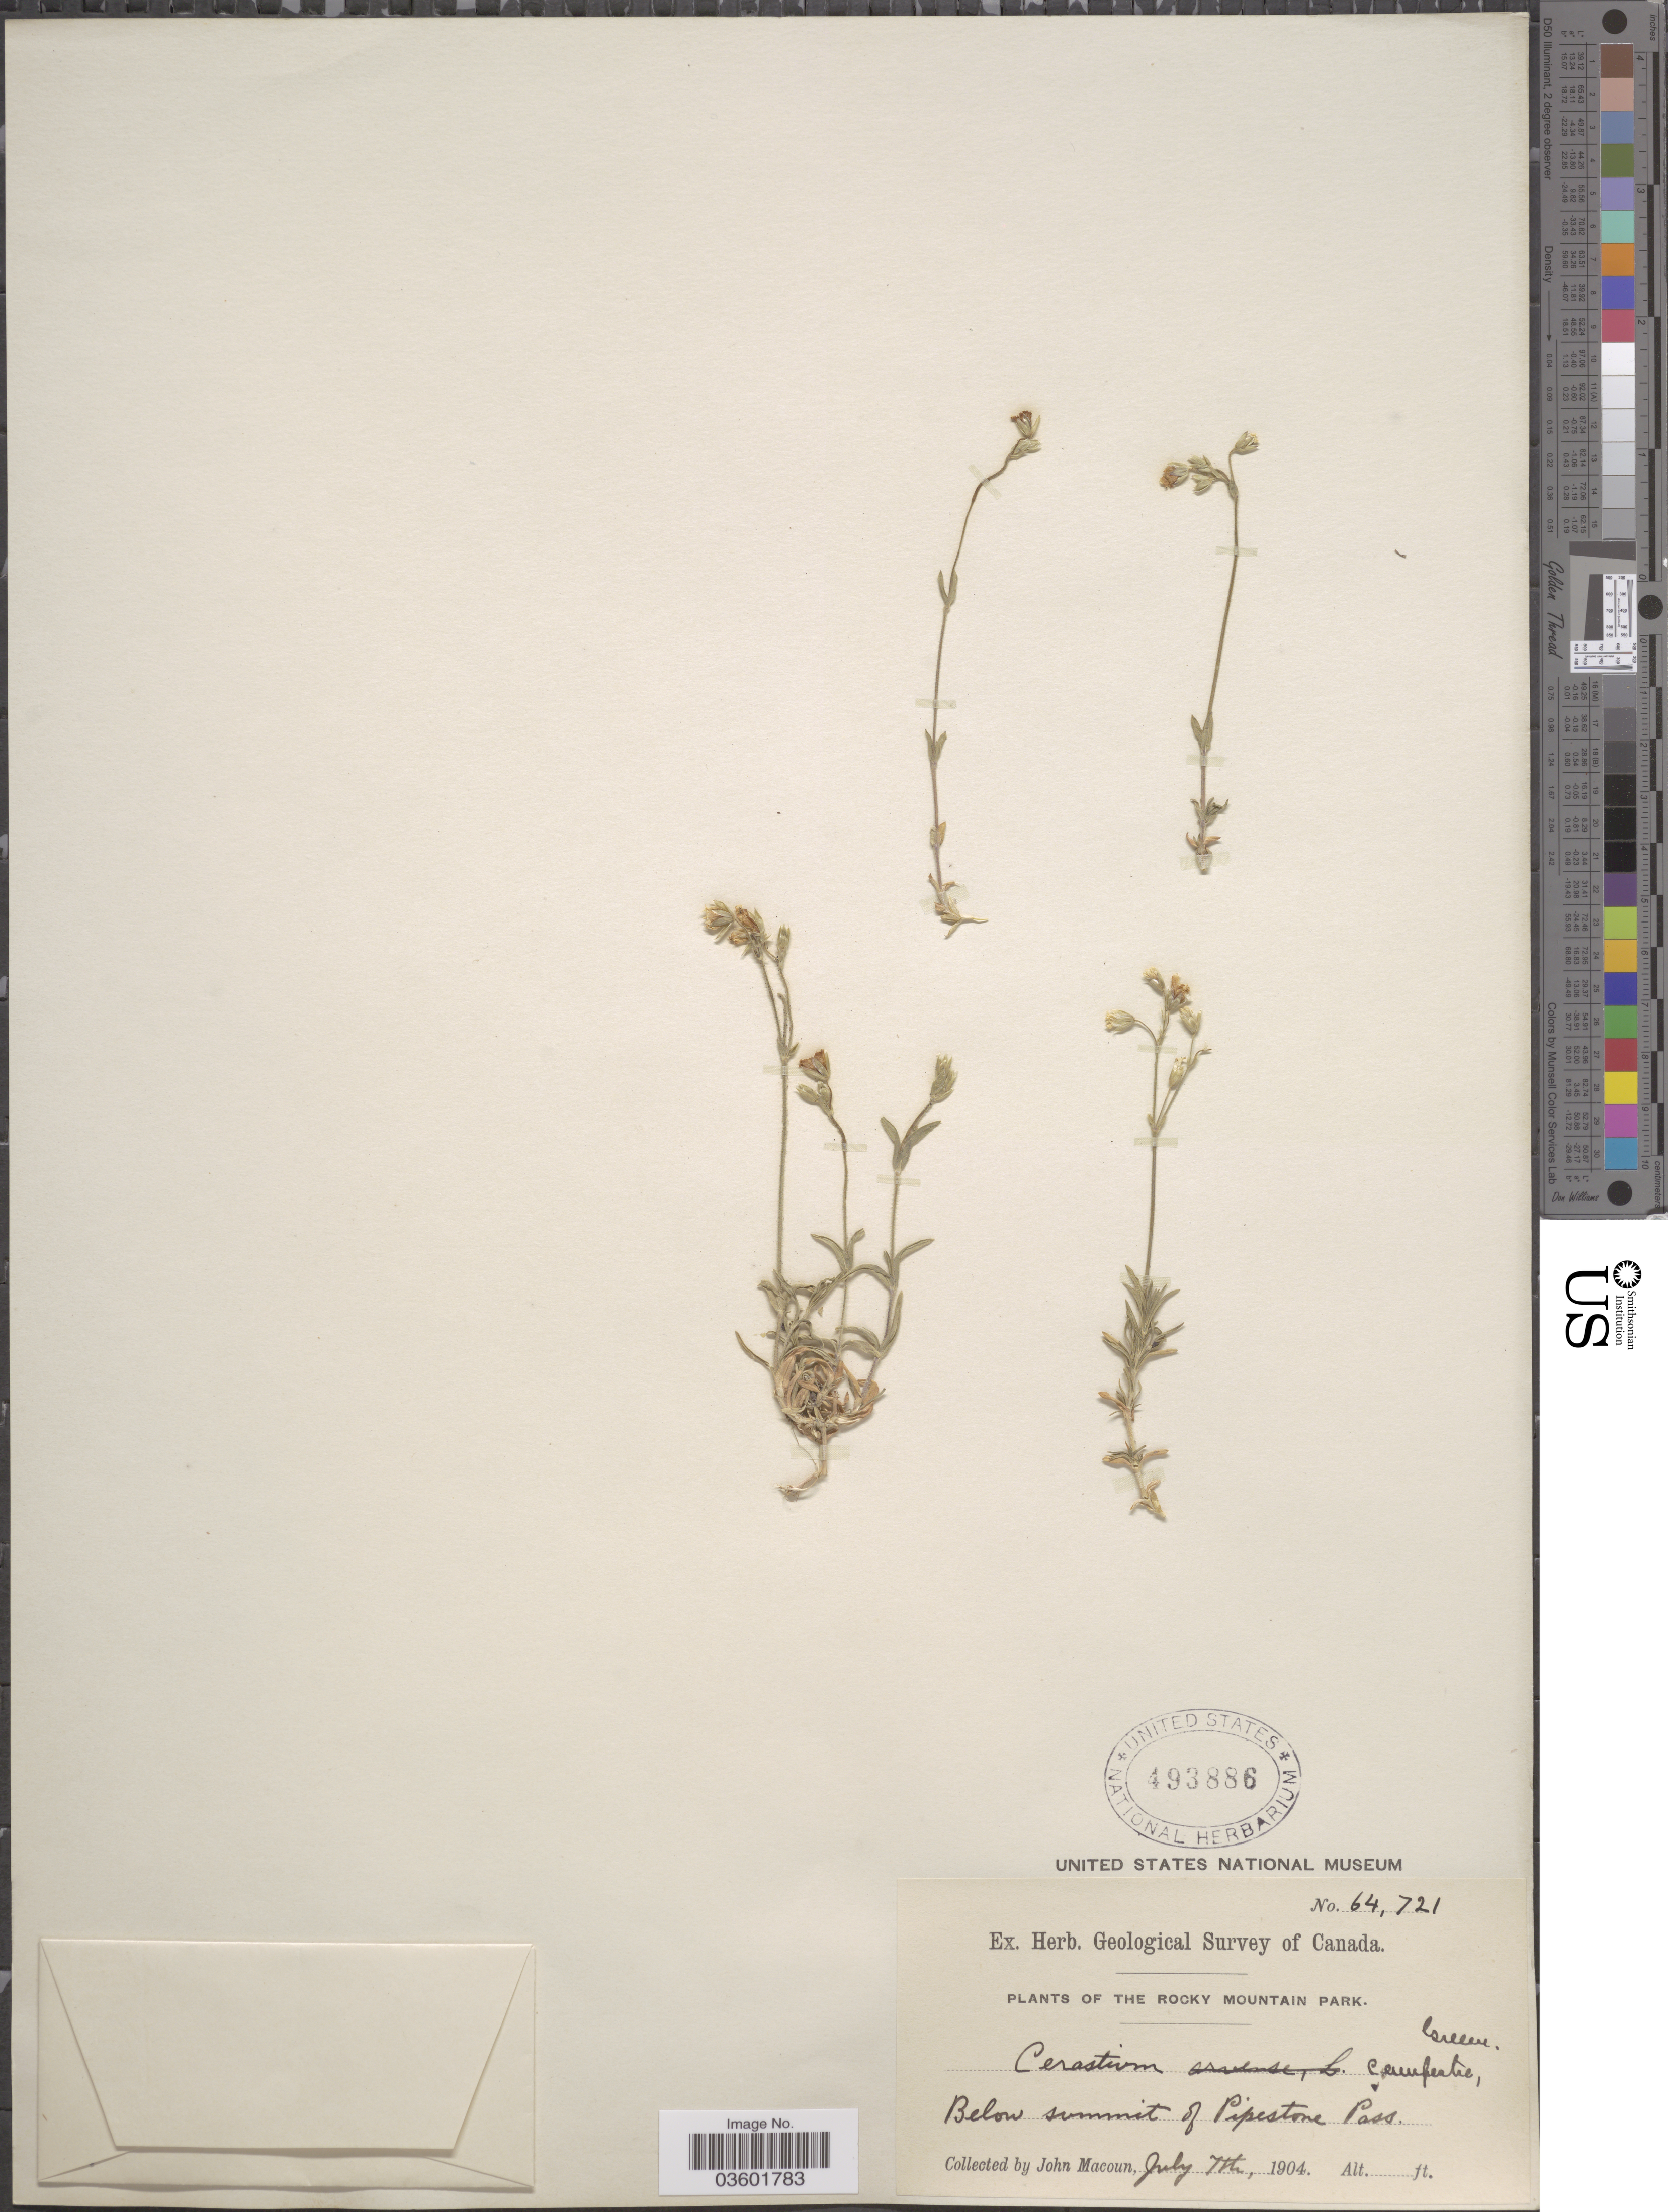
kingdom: Plantae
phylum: Tracheophyta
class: Magnoliopsida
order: Caryophyllales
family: Caryophyllaceae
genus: Cerastium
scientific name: Cerastium campestre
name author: Greene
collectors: J. Macoun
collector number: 64721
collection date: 1904-07-07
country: Canada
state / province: Alberta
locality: Rocky Mountain Park. Below summit of Pipestone Pass.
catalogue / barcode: US 493886